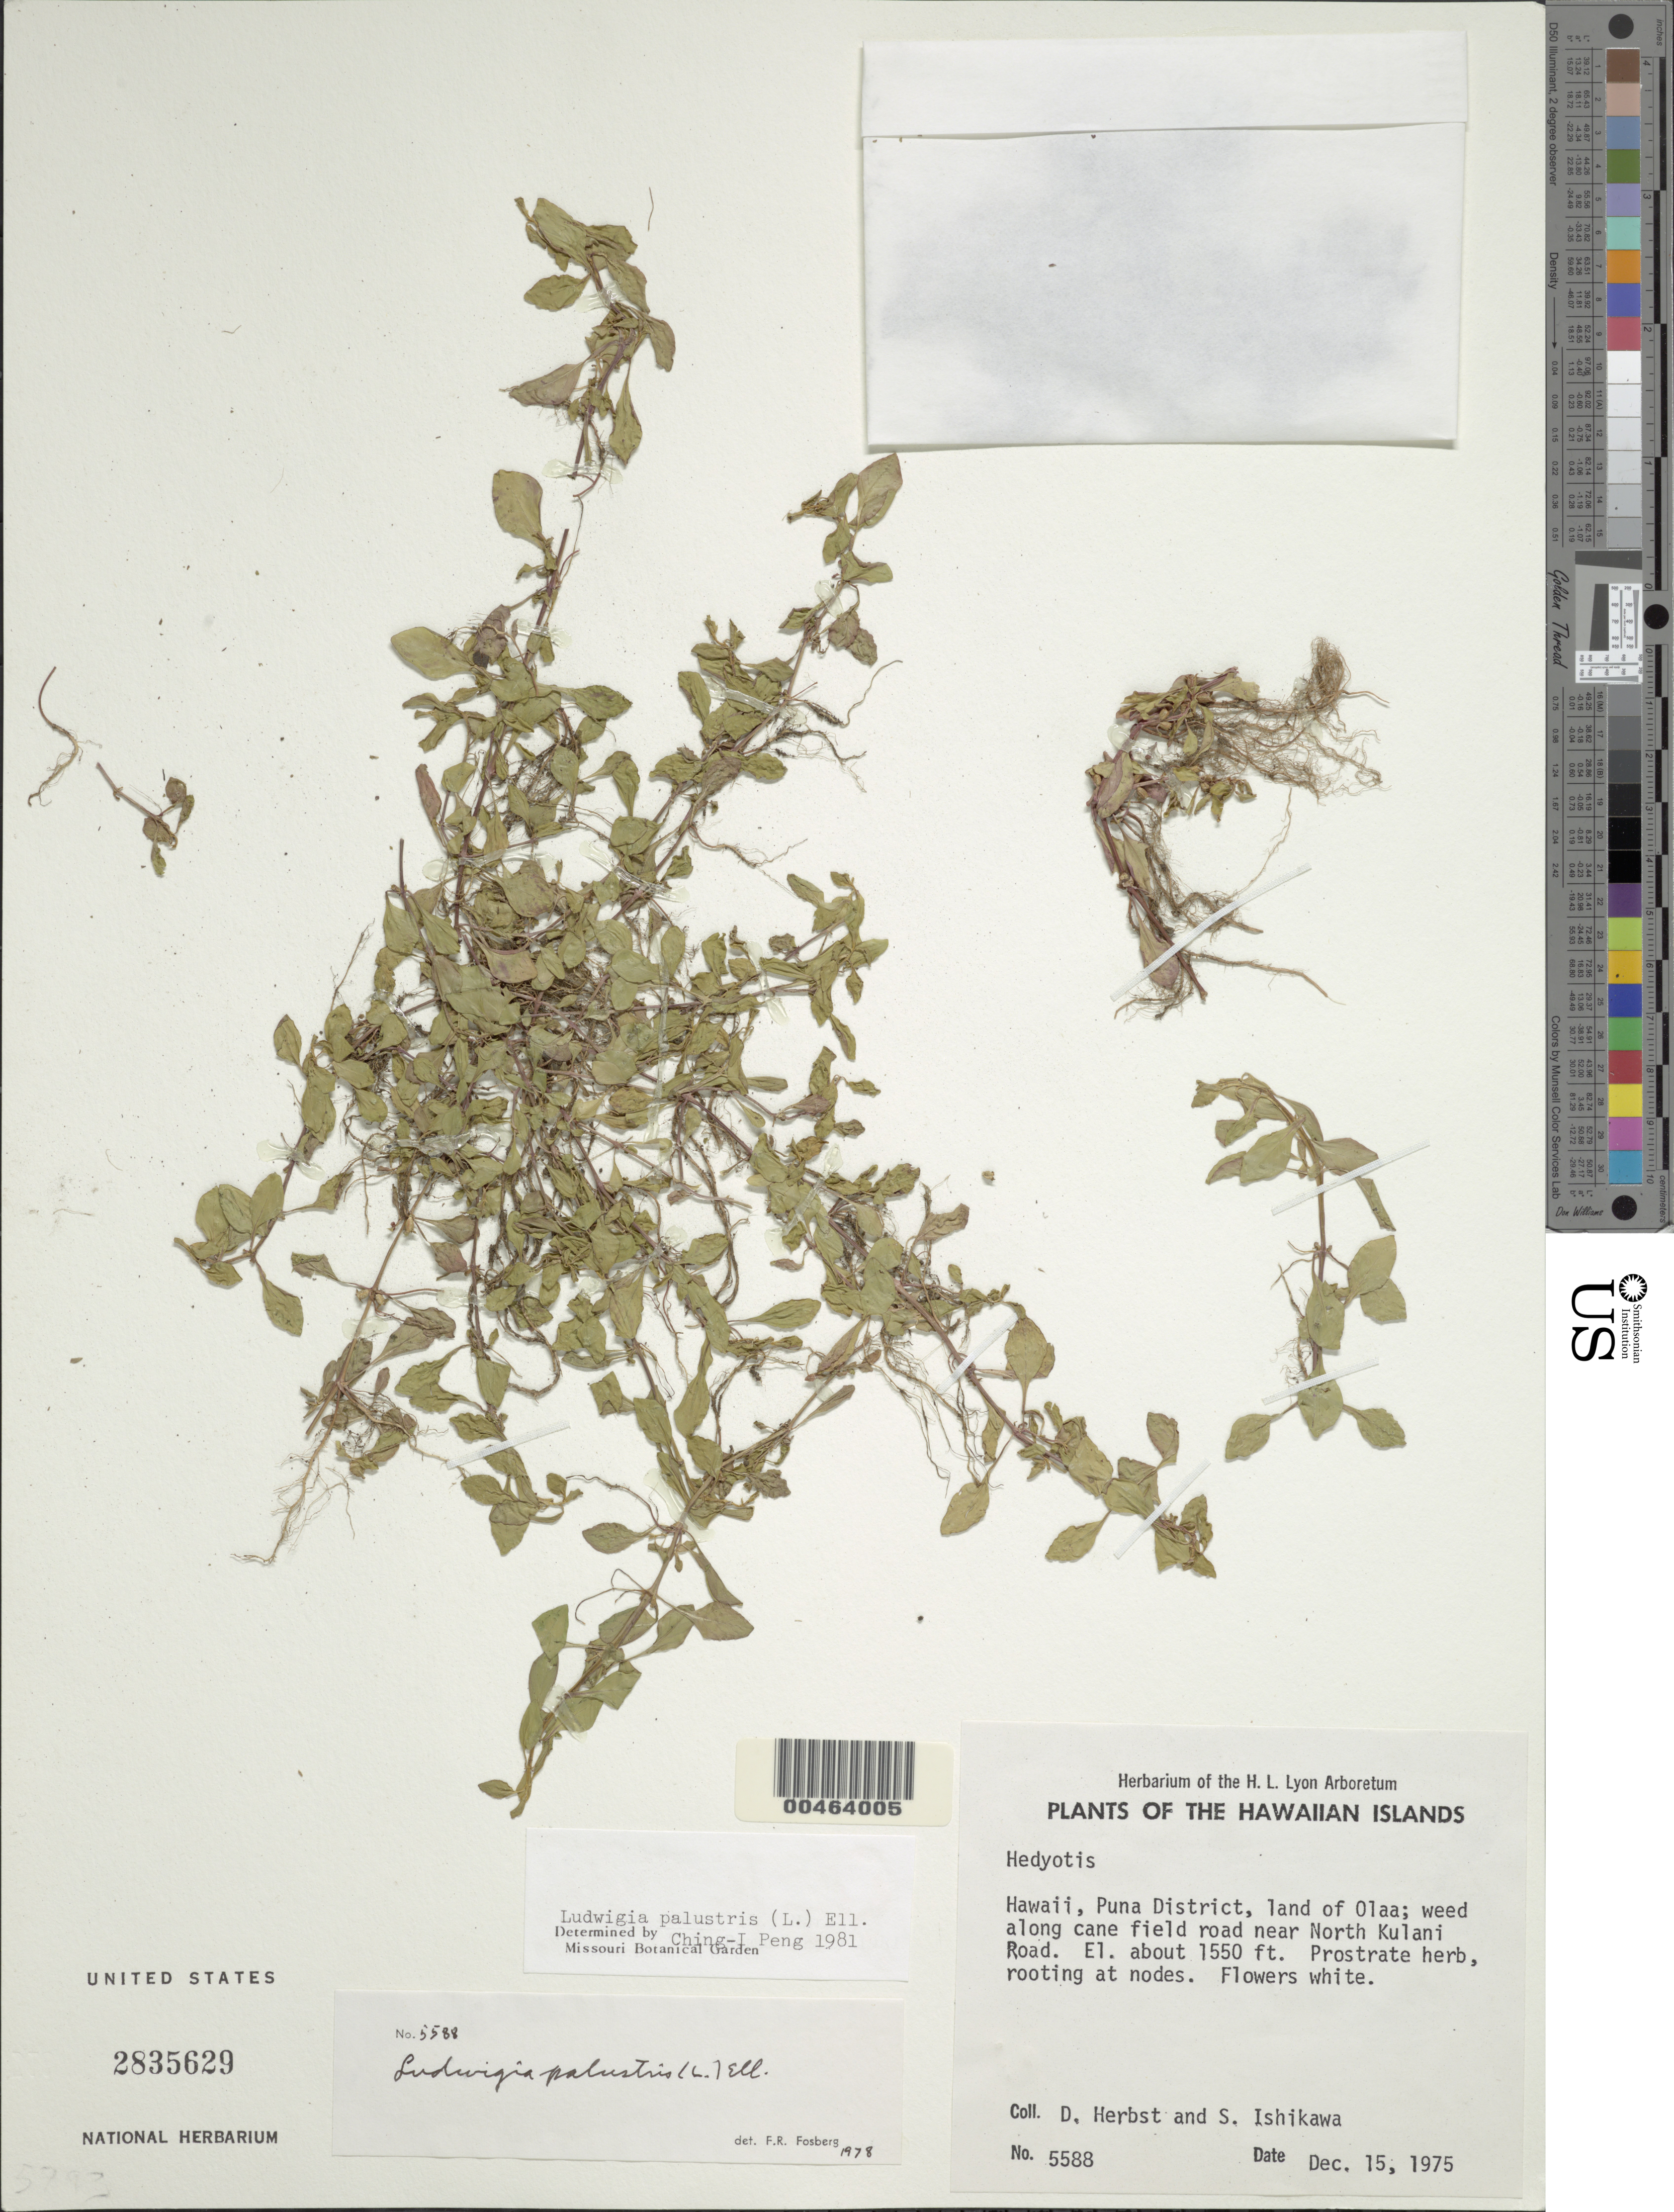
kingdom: Plantae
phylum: Tracheophyta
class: Magnoliopsida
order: Myrtales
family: Onagraceae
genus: Ludwigia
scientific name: Ludwigia palustris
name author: (L.) Elliott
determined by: Peng, C. I.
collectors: D. R. Herbst & S. Ishikawa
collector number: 5588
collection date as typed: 15 Dec 1975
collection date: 1975-12-15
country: United States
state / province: Hawaii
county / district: Hawaii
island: Hawaii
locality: South Hilo District, land of Waiakea, along Stainback Highway.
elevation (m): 122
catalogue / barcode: US 2835629